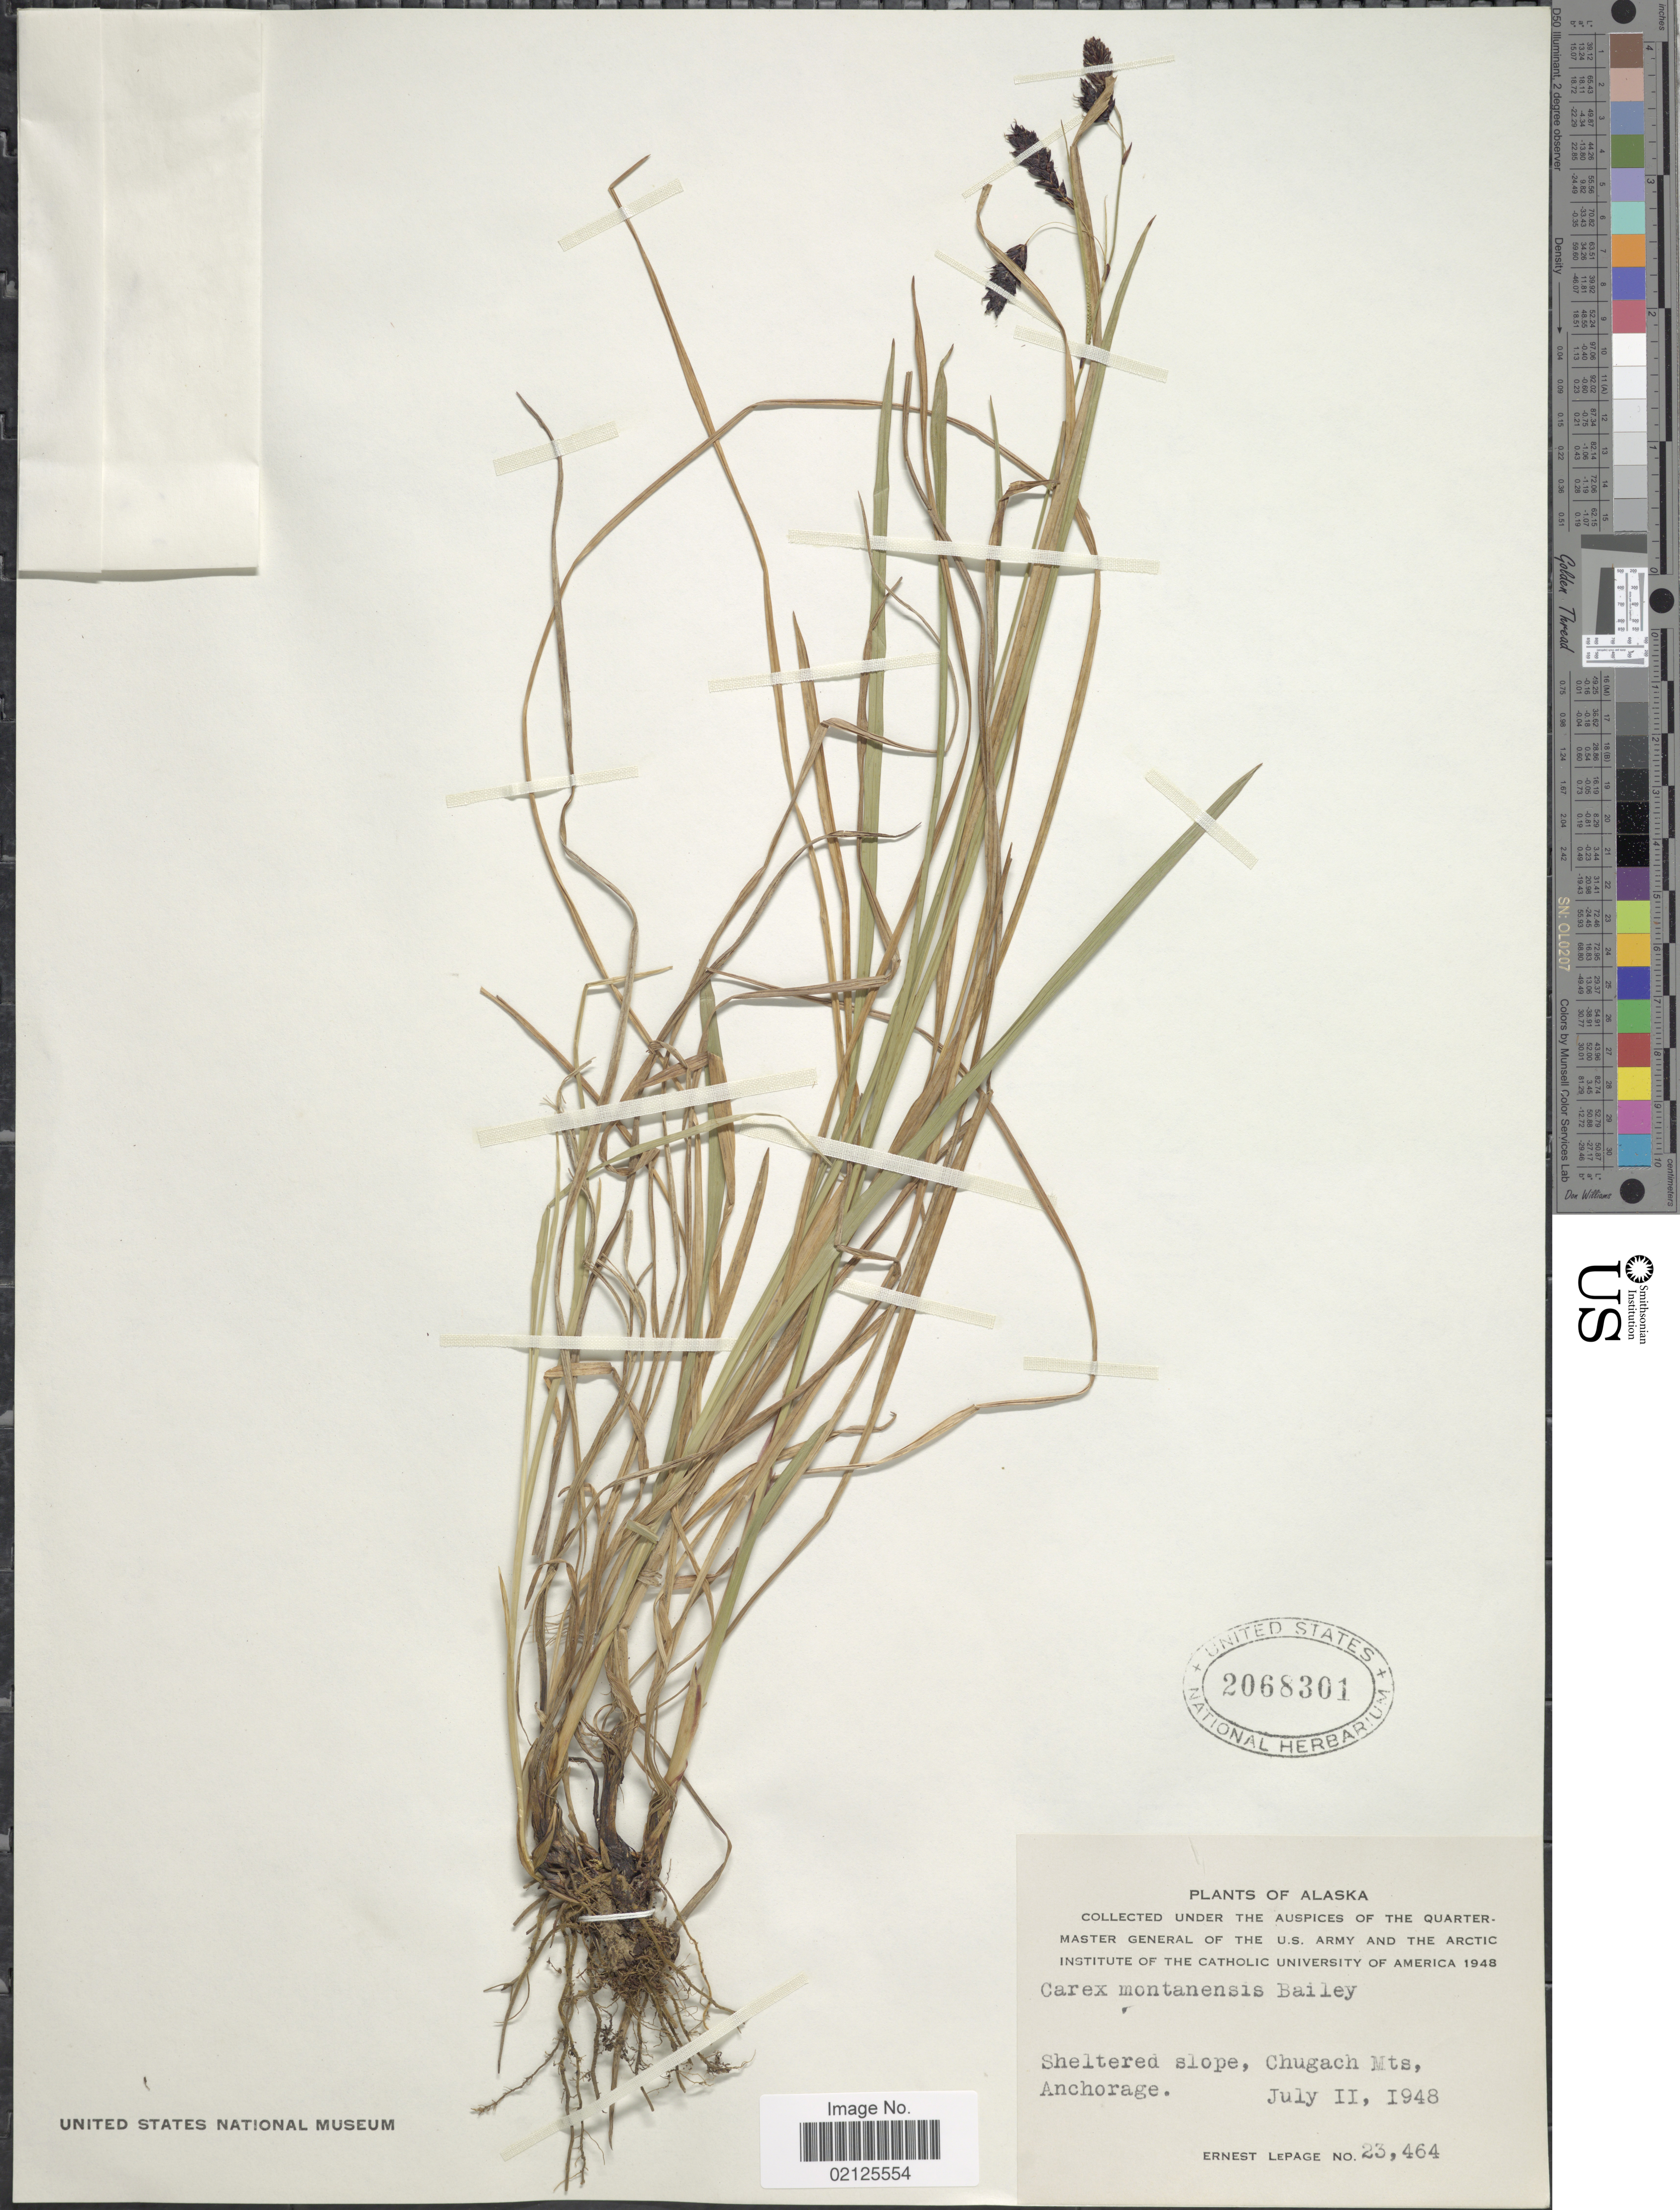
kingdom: Plantae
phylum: Tracheophyta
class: Liliopsida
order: Poales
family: Cyperaceae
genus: Carex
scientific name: Carex podocarpa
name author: R. Br.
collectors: E. Lepage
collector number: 23464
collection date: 1948-07-11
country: United States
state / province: Alaska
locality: Sheltered slope, Chugach Mts., Anchorage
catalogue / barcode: US 2068301